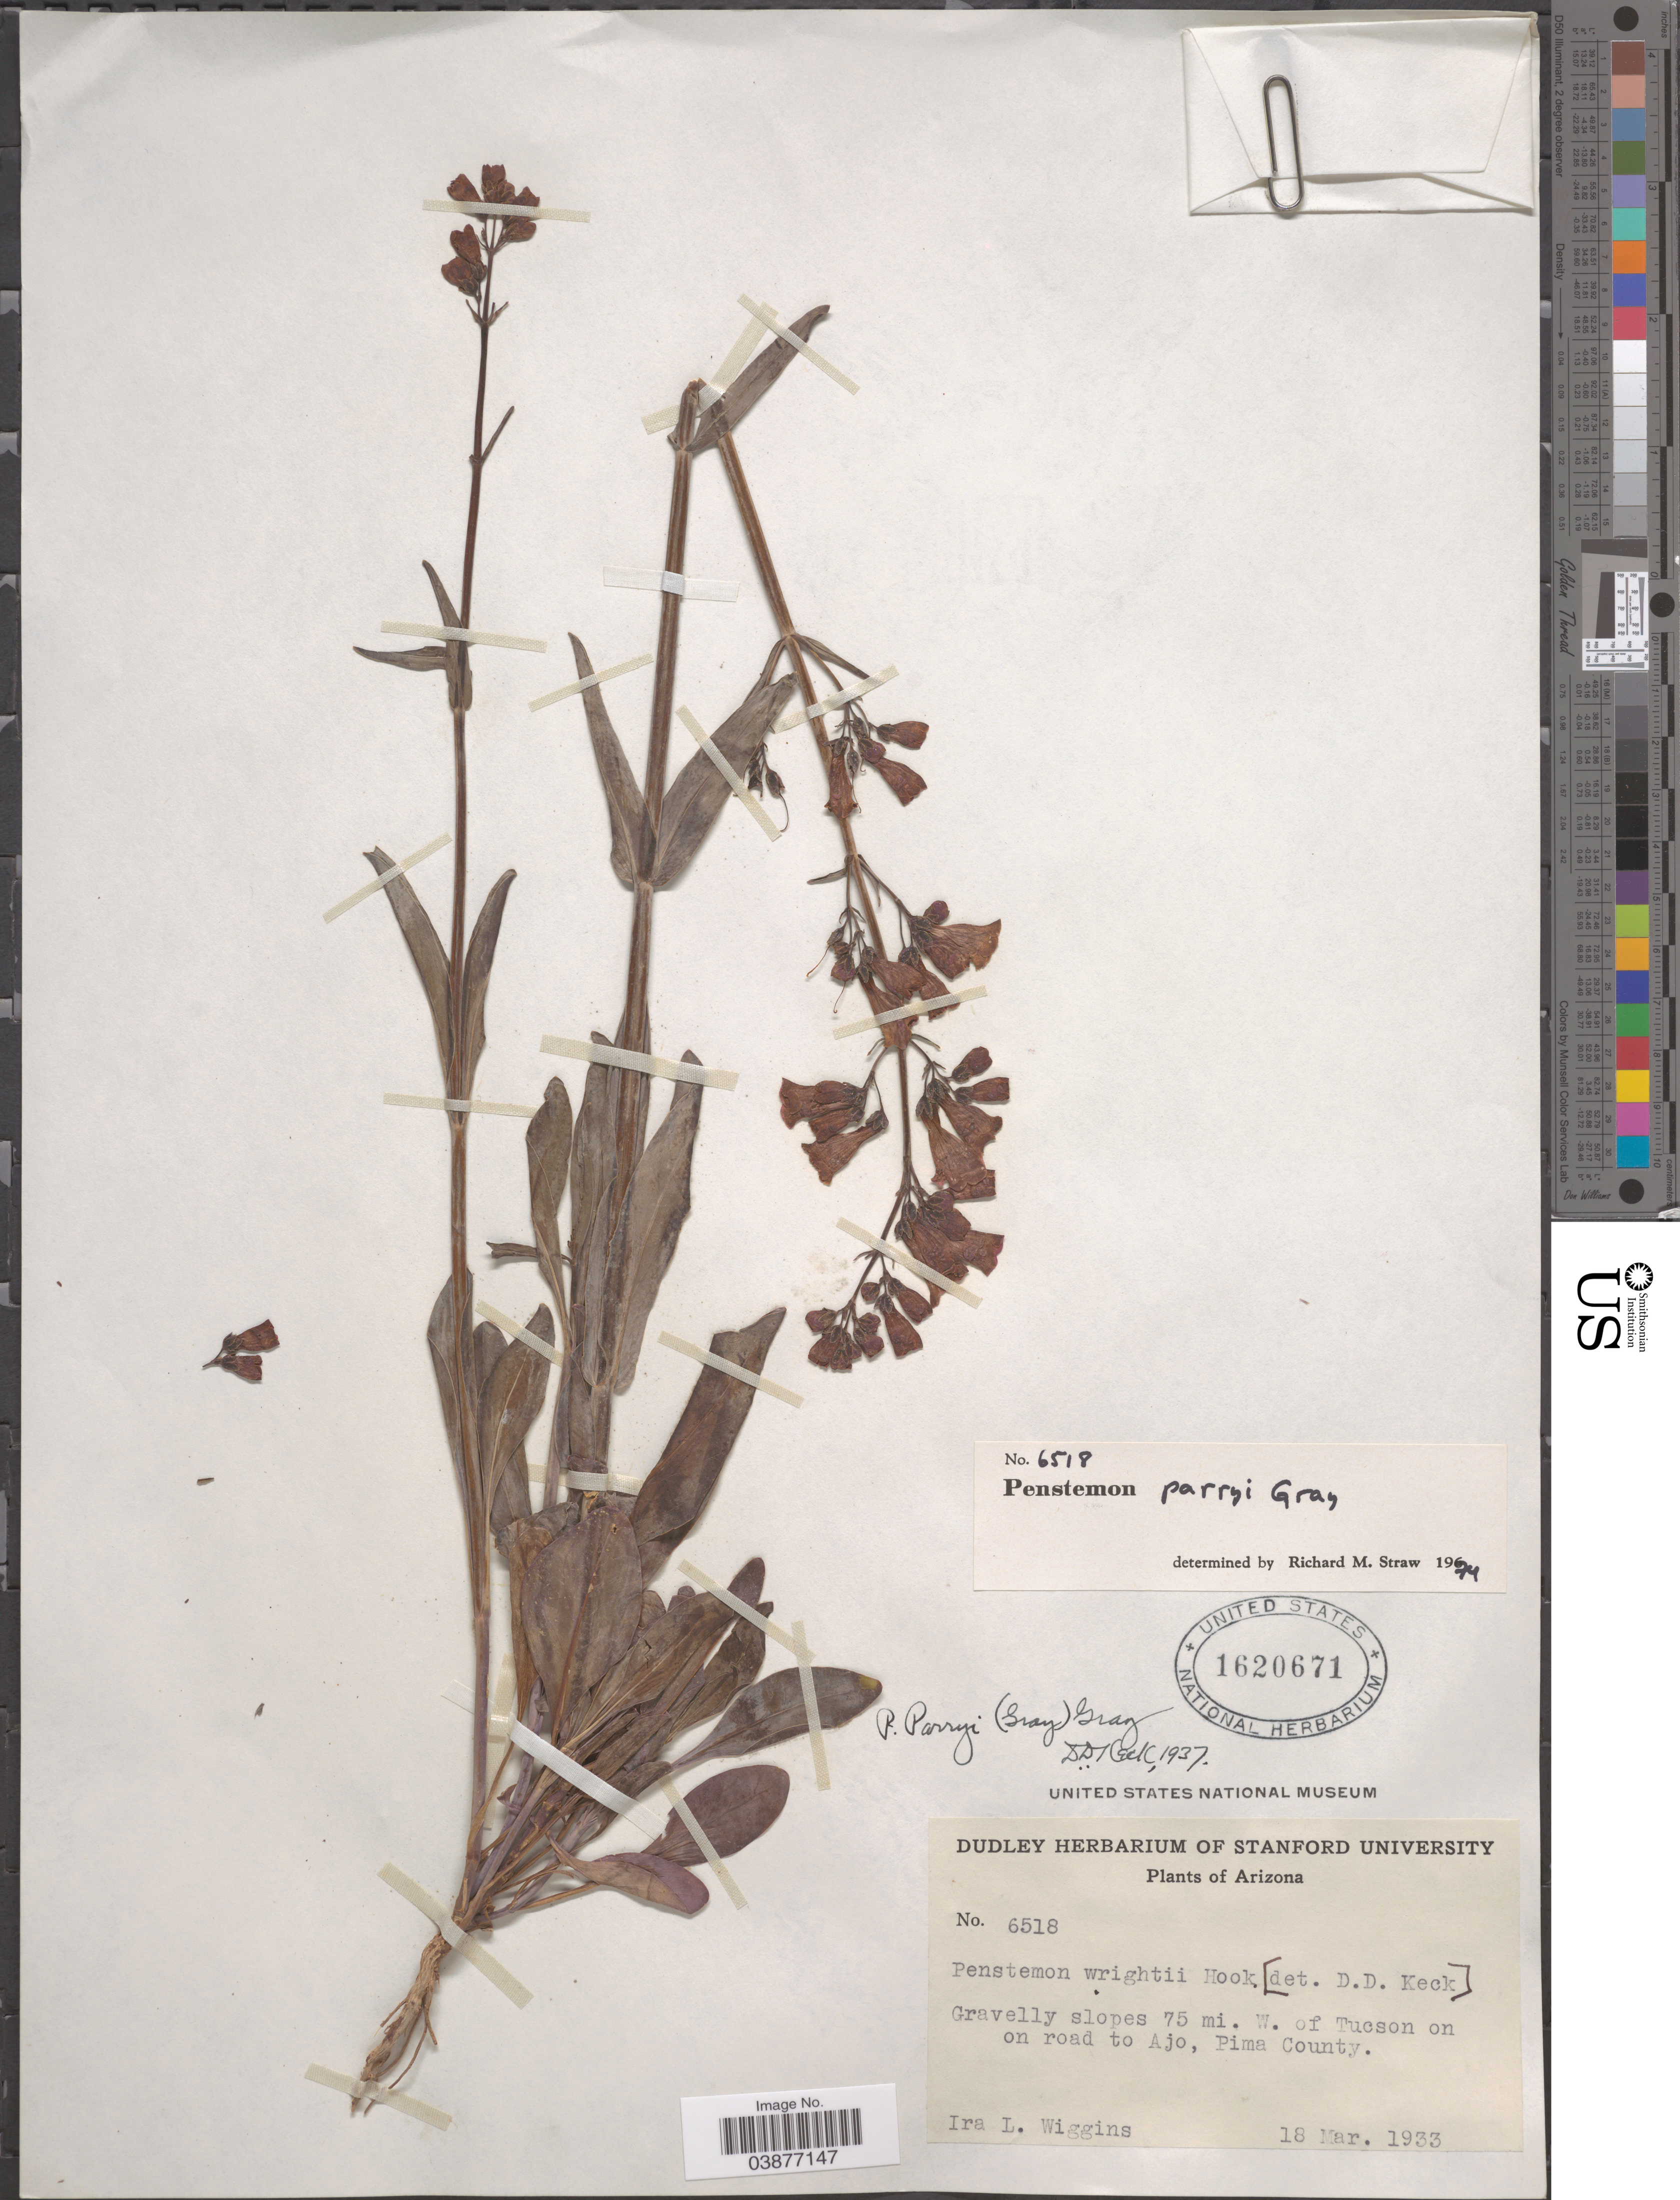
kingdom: Plantae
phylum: Tracheophyta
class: Magnoliopsida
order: Lamiales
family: Plantaginaceae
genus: Penstemon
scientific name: Penstemon parryi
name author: A. Gray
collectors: I. L. Wiggins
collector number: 6518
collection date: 1933-03-18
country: United States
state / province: Arizona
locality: Gravelly slopes 75 mi. W. of Tucson on on road to Ajo, Pima County.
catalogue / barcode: US 1620671